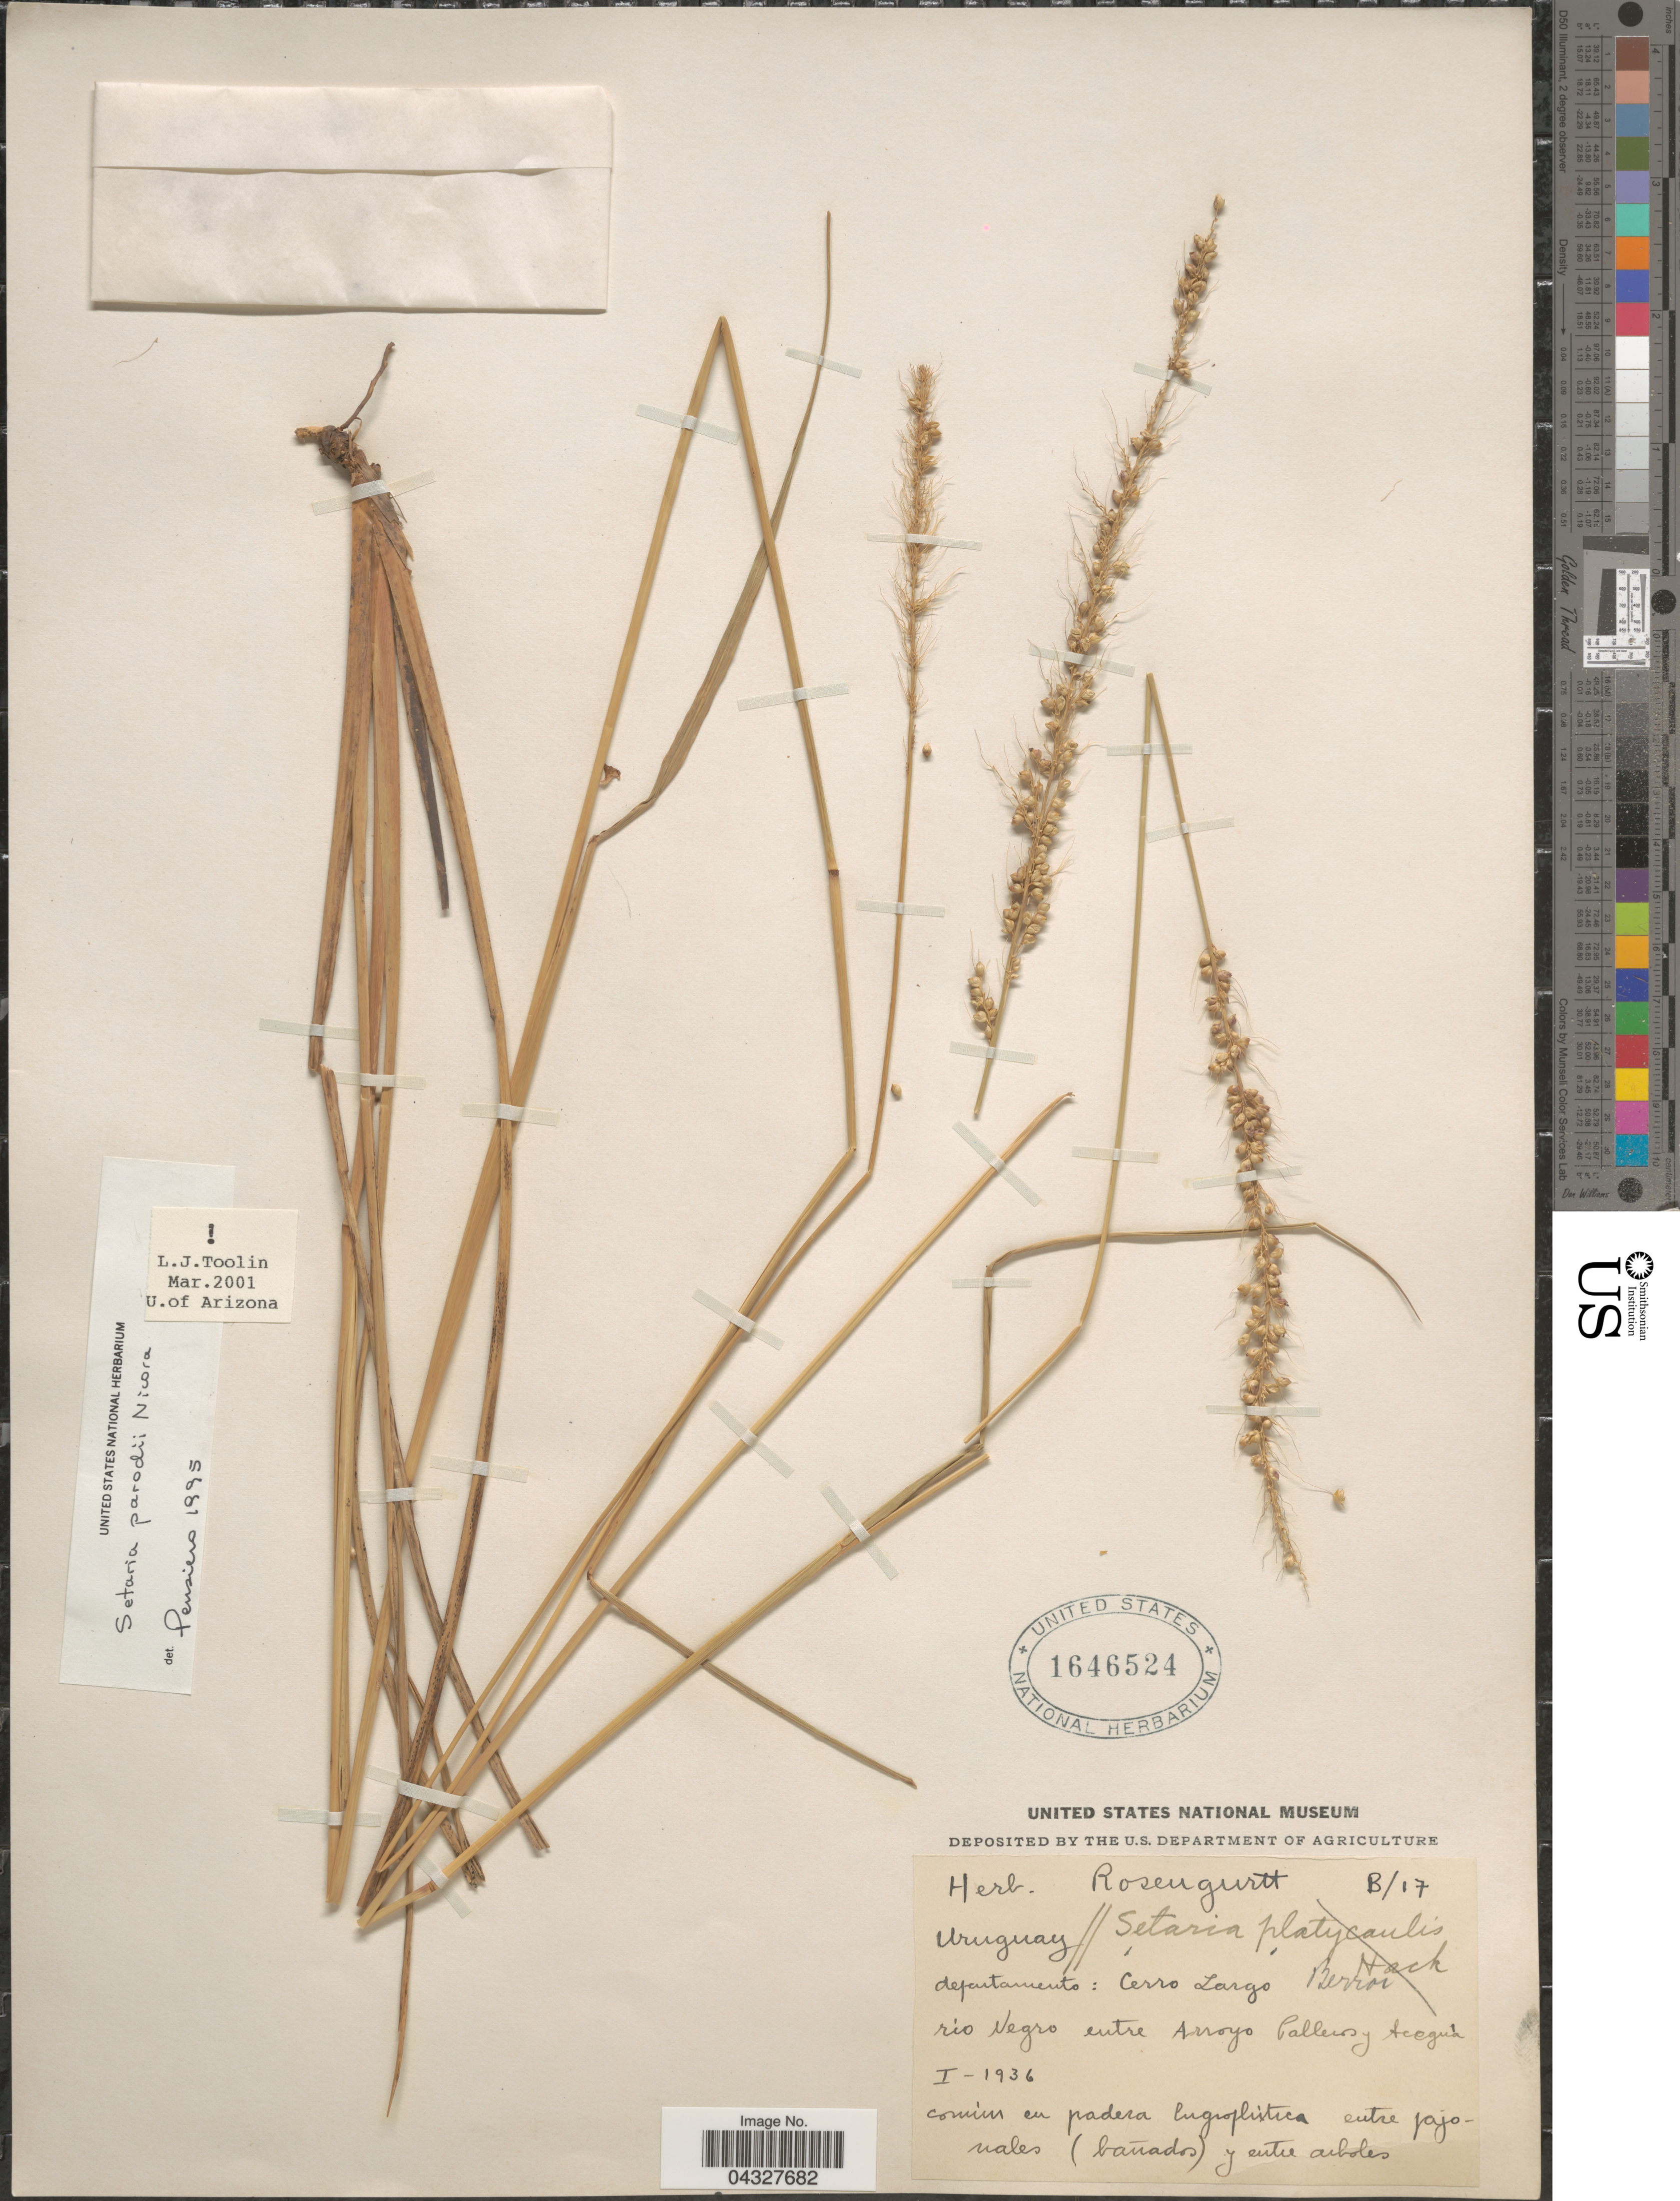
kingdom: Plantae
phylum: Tracheophyta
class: Liliopsida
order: Poales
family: Poaceae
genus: Setaria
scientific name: Setaria parodii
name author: Nicora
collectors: ex herb. Rosengurtt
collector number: B/17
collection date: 1936-01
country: Uruguay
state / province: Cerro Largo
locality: Departamento: Cerro Largo. Rio Negro entre Arroyo Palletos y Aceguá.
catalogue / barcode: US 1646524